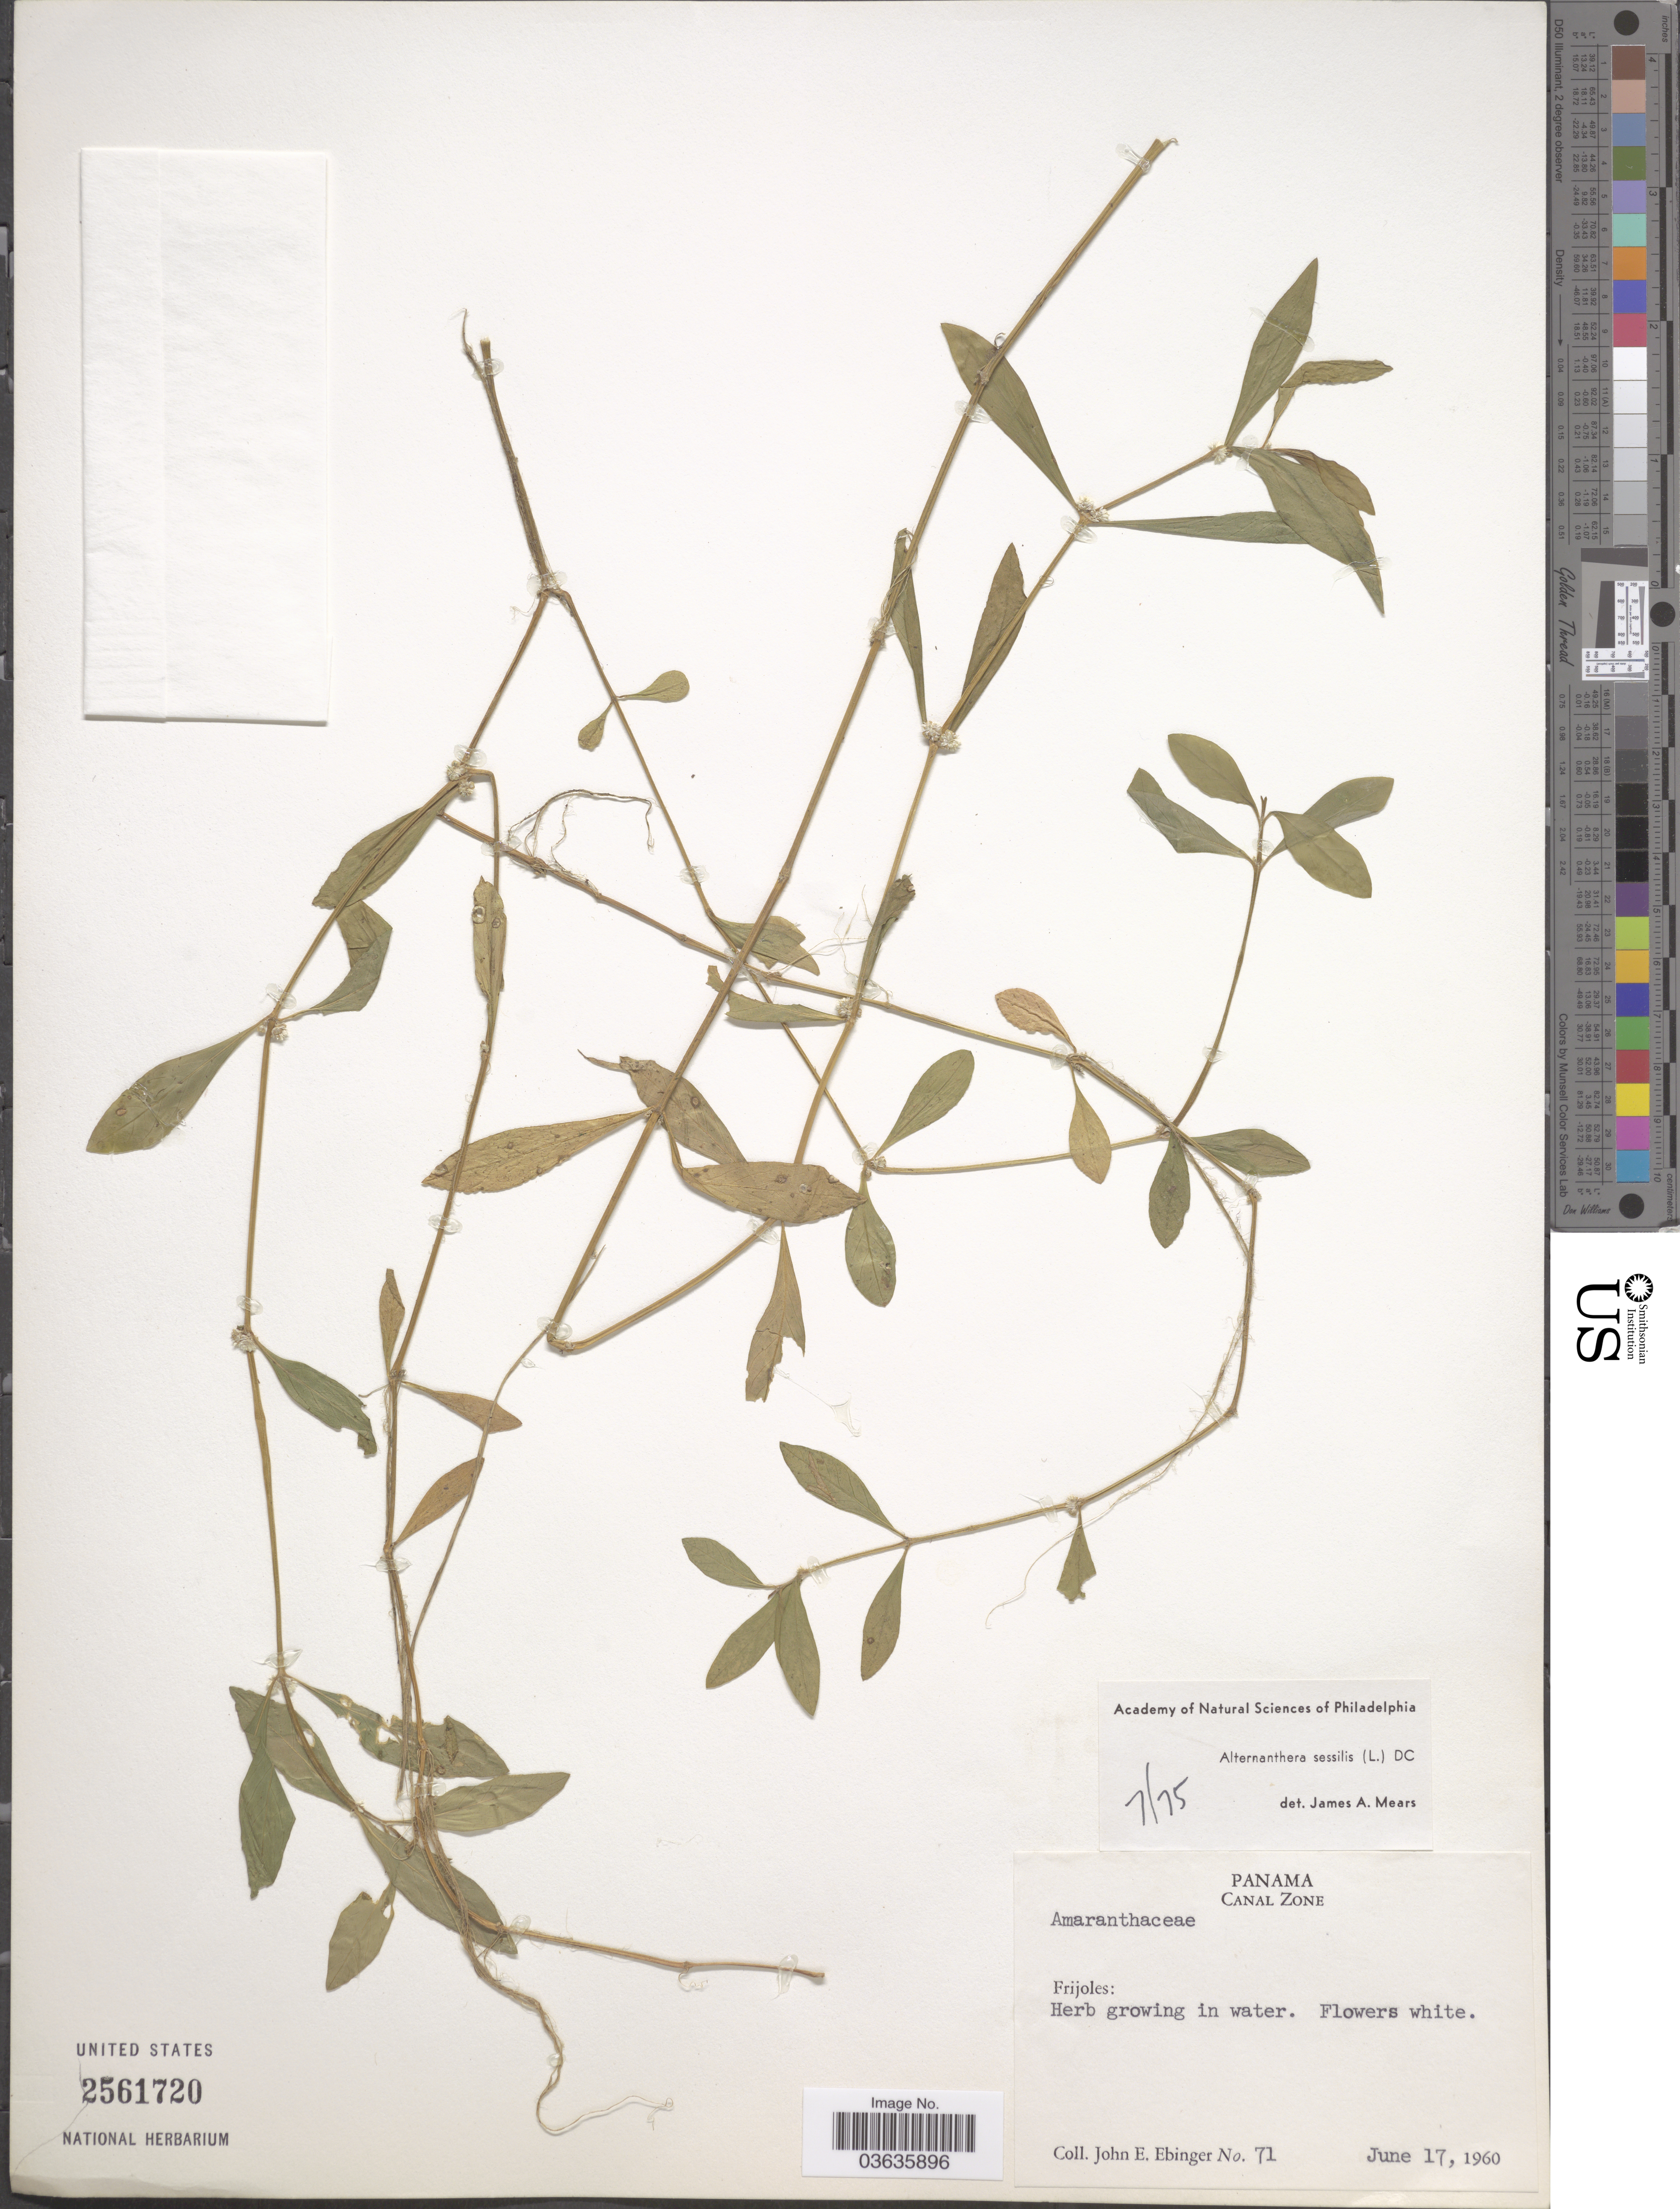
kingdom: Plantae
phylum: Tracheophyta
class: Magnoliopsida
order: Caryophyllales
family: Amaranthaceae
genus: Alternanthera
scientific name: Alternanthera sessilis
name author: (L.) DC.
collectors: J. Ebinger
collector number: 71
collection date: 1960-06-17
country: Panama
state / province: Colón / Panamá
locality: Canal Zone. Frijoles.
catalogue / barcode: US 2561720